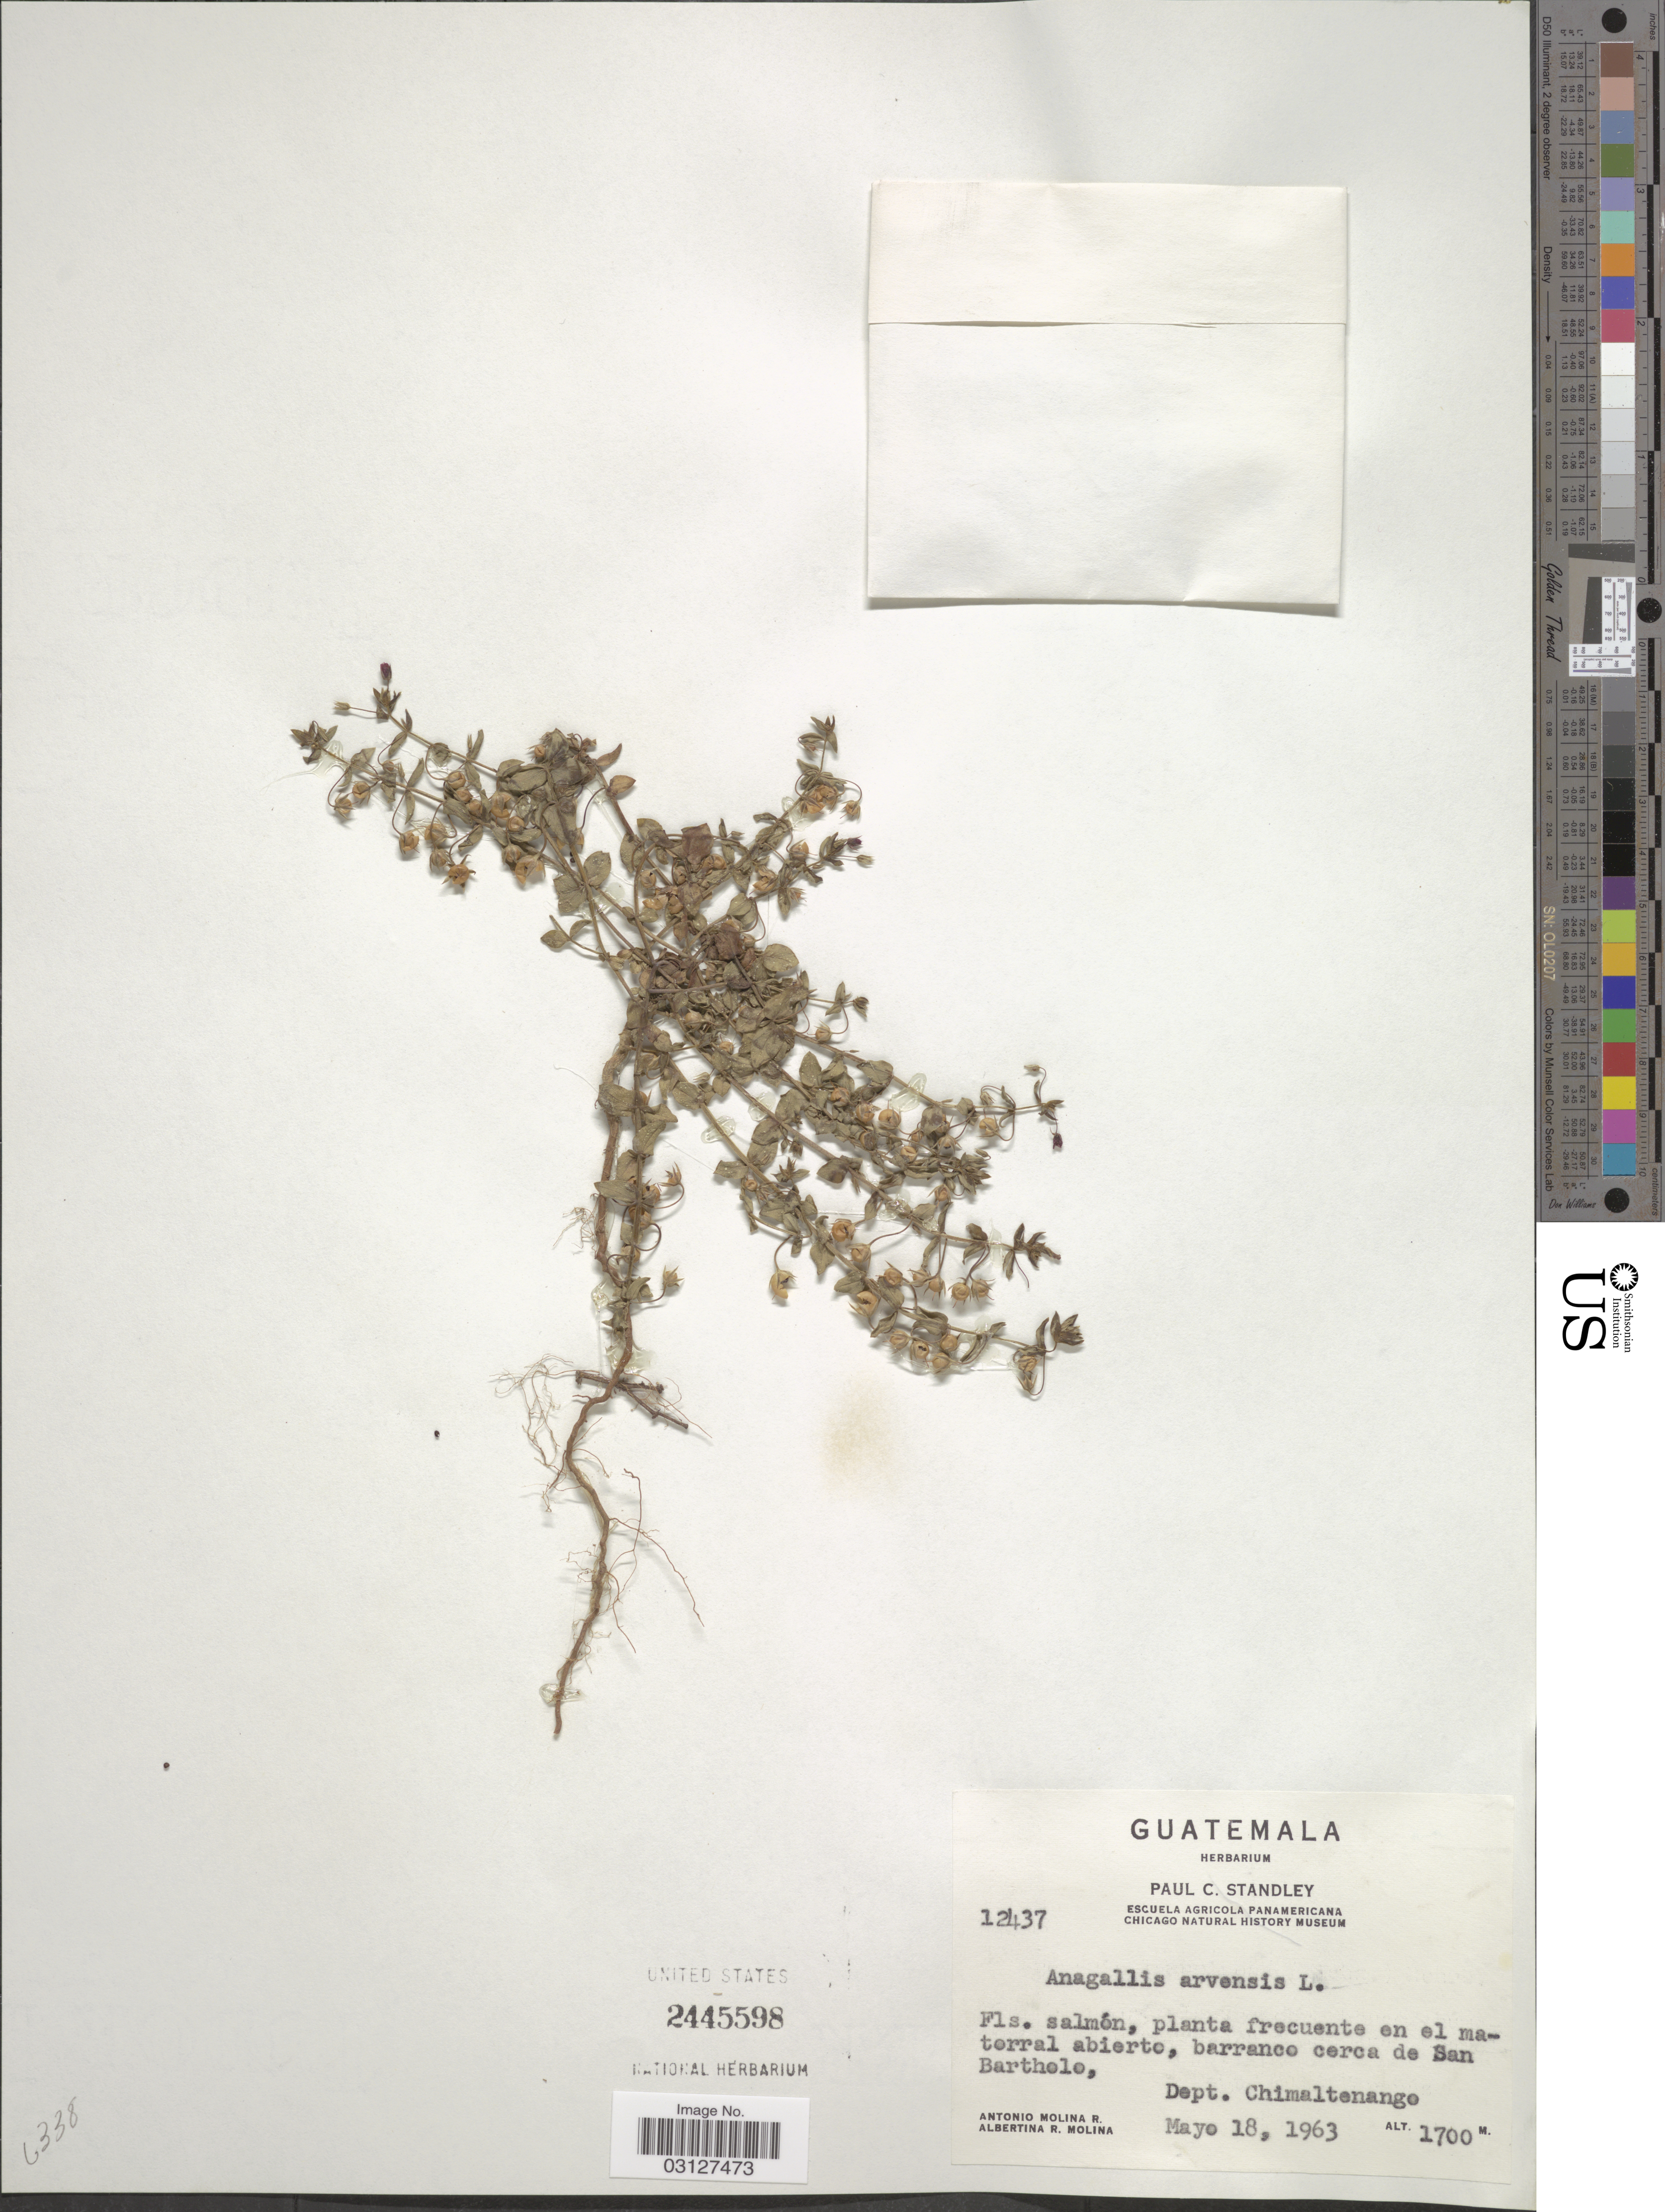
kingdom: Plantae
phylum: Tracheophyta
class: Magnoliopsida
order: Ericales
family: Primulaceae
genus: Anagallis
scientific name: Anagallis arvensis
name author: L.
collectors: A. Molina R. & A. R. Molina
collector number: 12437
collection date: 1963-05-18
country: Guatemala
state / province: Chimaltenango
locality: Barranco cerca de San Bartholo, Dept. Chimaltenango.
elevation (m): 1700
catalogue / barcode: US 2445598